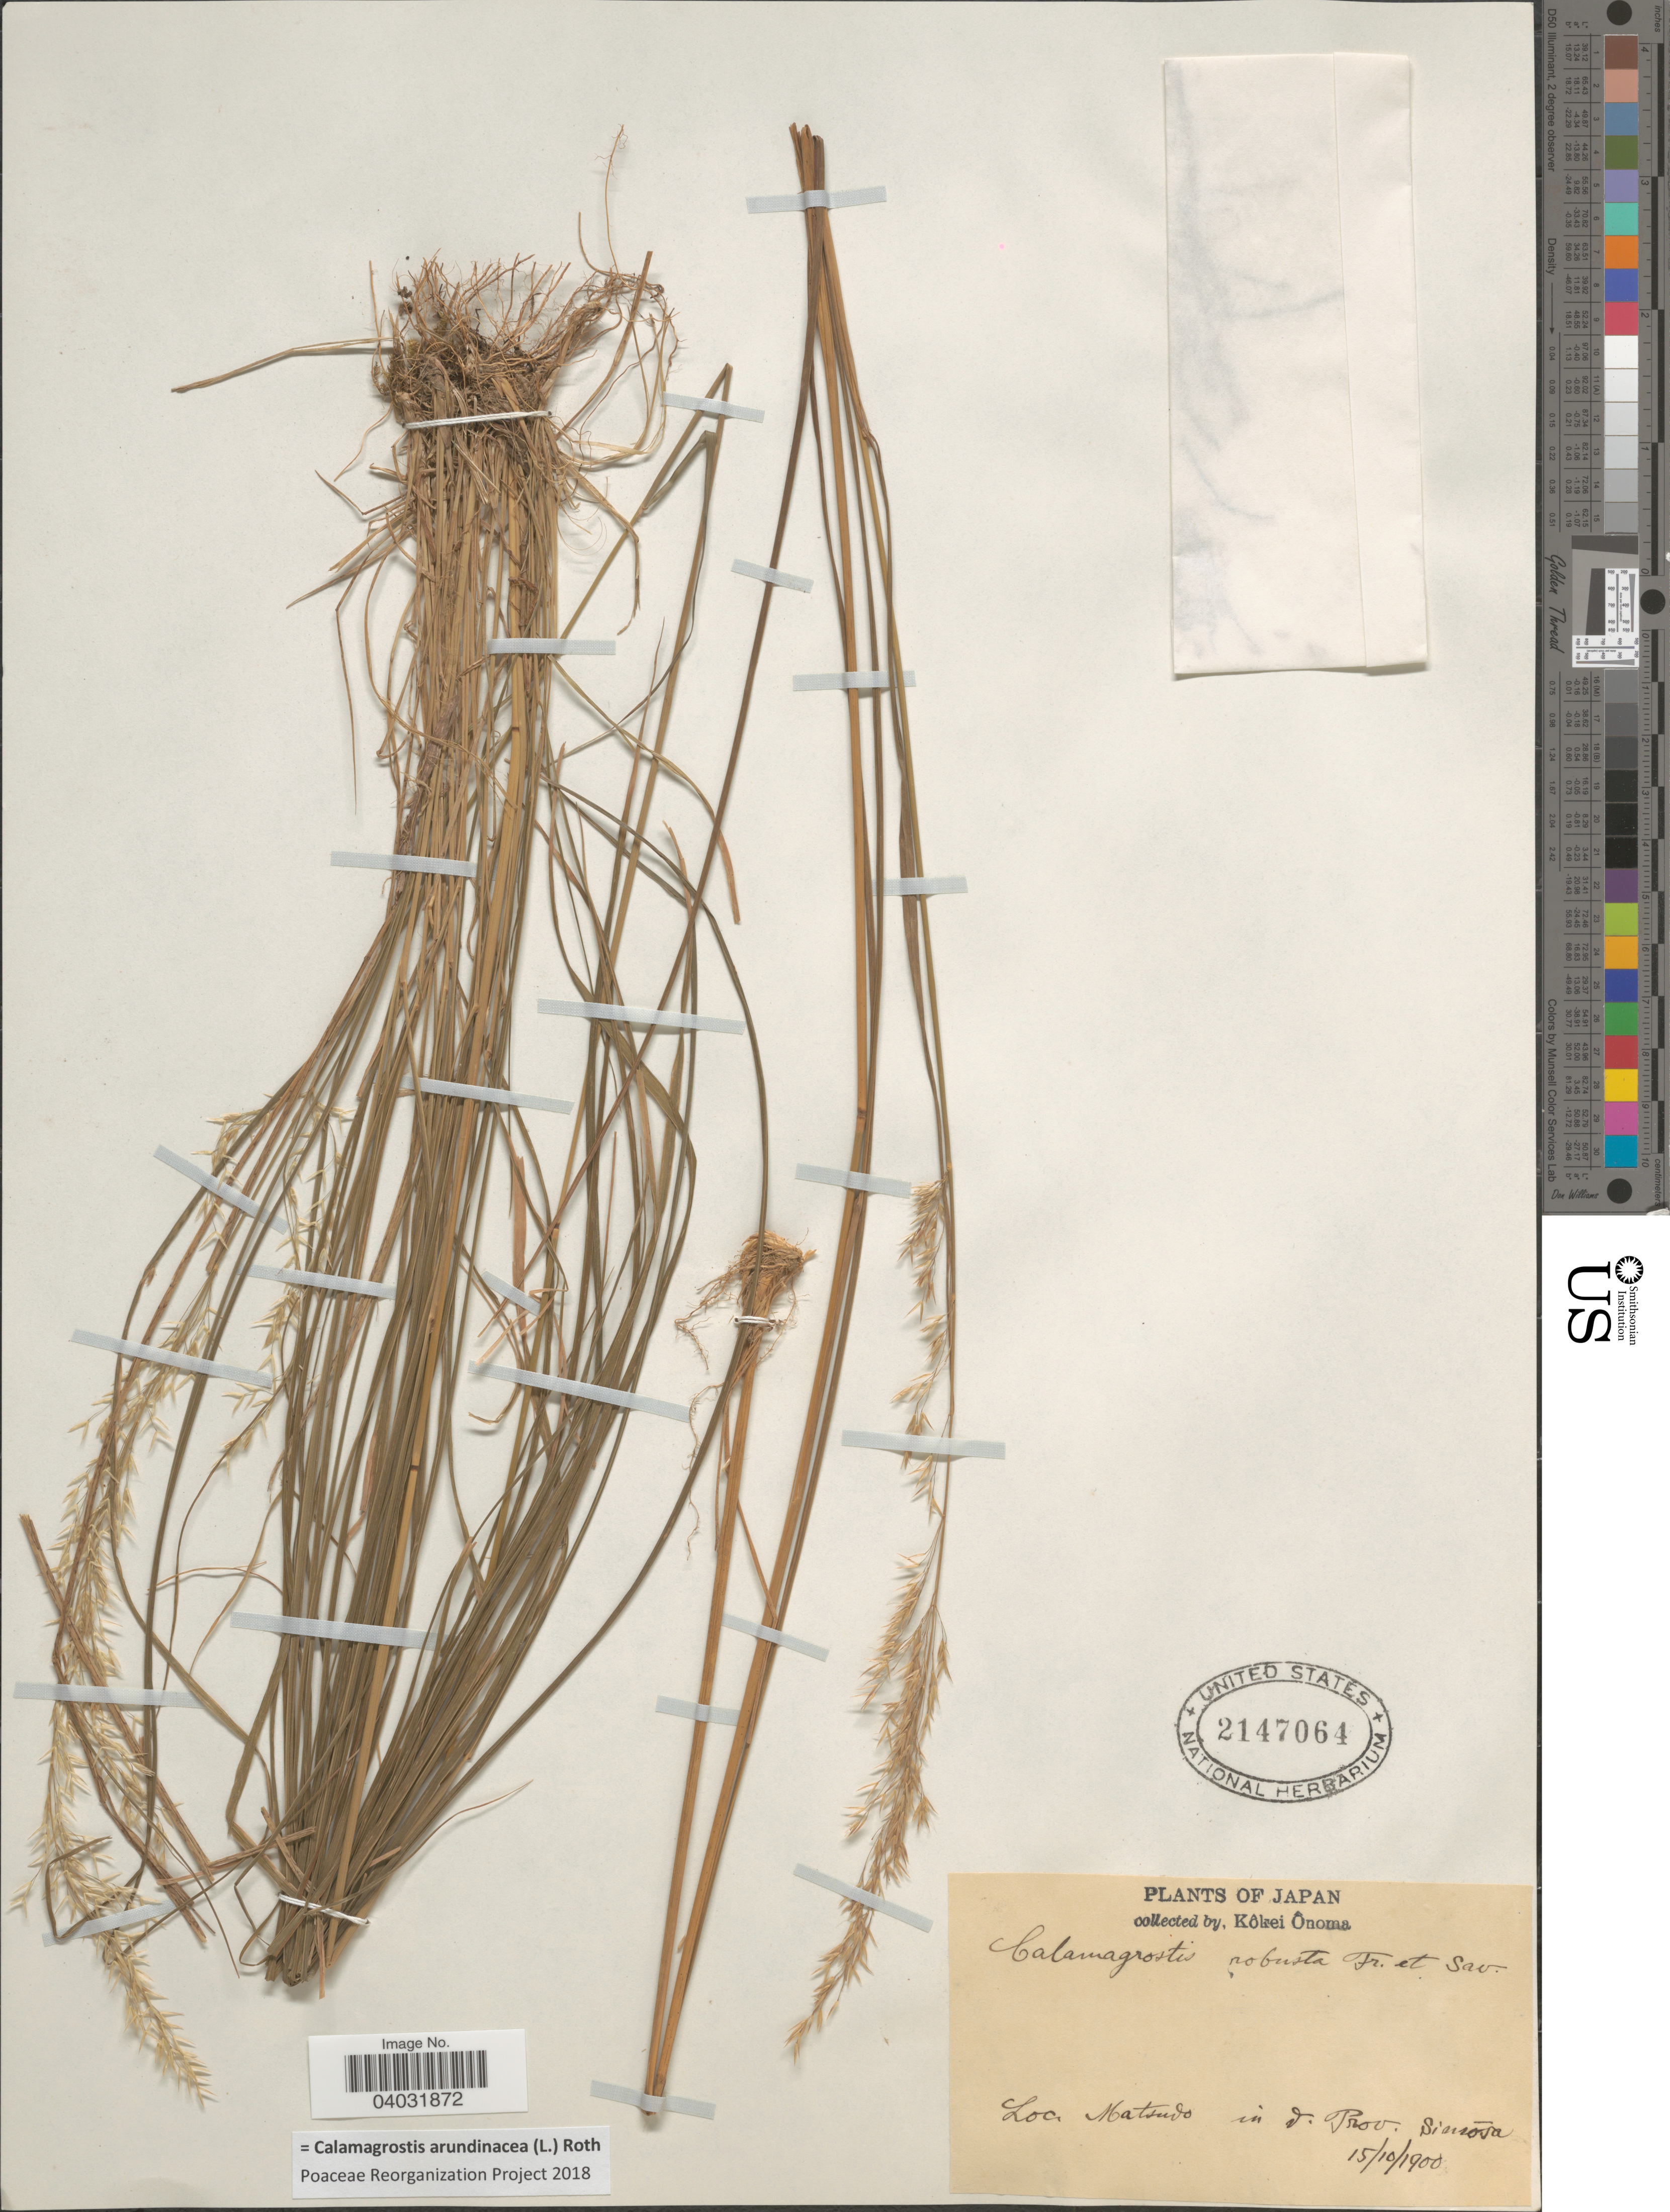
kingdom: Plantae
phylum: Tracheophyta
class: Liliopsida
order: Poales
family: Poaceae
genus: Calamagrostis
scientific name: Calamagrostis arundinacea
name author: (L.) Roth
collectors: K. Onoma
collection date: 1900-10-15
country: Japan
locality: Matsudo in d. Prov. Simōsa. [interpreted]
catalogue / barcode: US 2147064